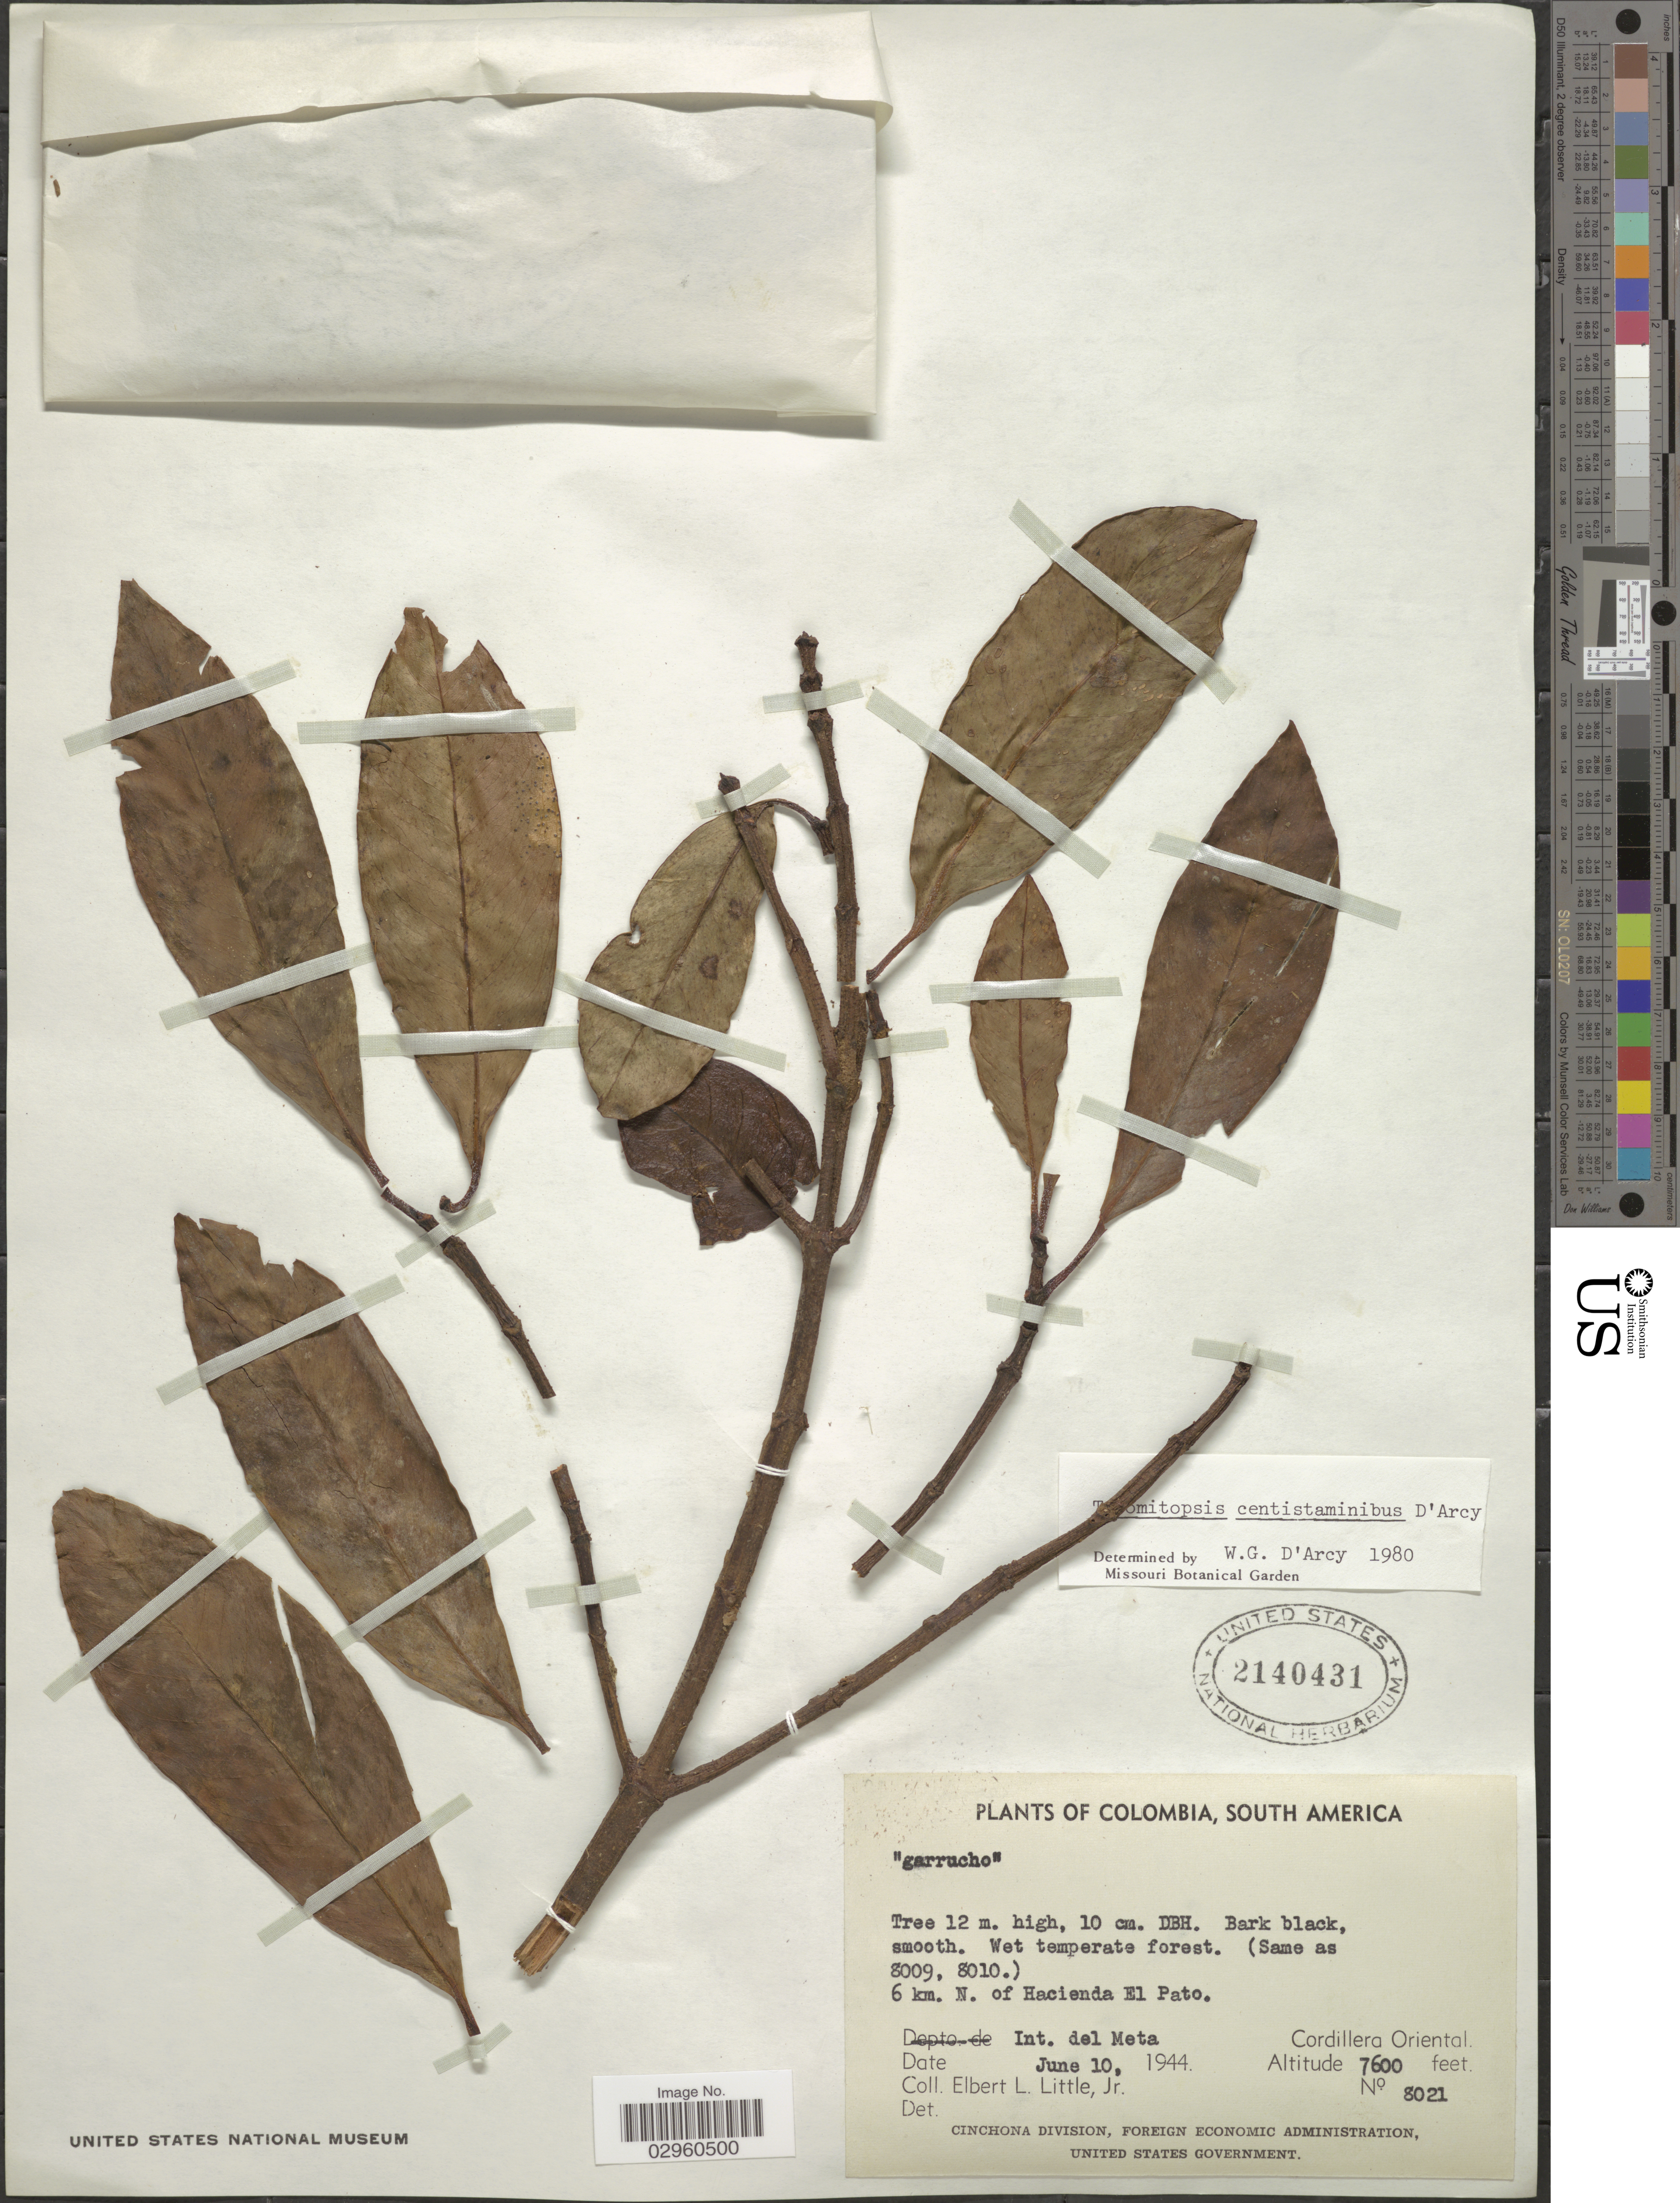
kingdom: Plantae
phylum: Tracheophyta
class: Magnoliopsida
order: Malpighiales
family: Clusiaceae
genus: Tovomitopsis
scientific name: Tovomitopsis centistaminibus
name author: D'Arcy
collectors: E. L. Little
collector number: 8021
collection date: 1944-06-10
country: Colombia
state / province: Meta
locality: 6 km. N. of Hacienda El Pato. Int. del Meta. Cordillera Oriental.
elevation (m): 2316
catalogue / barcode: US 2140431